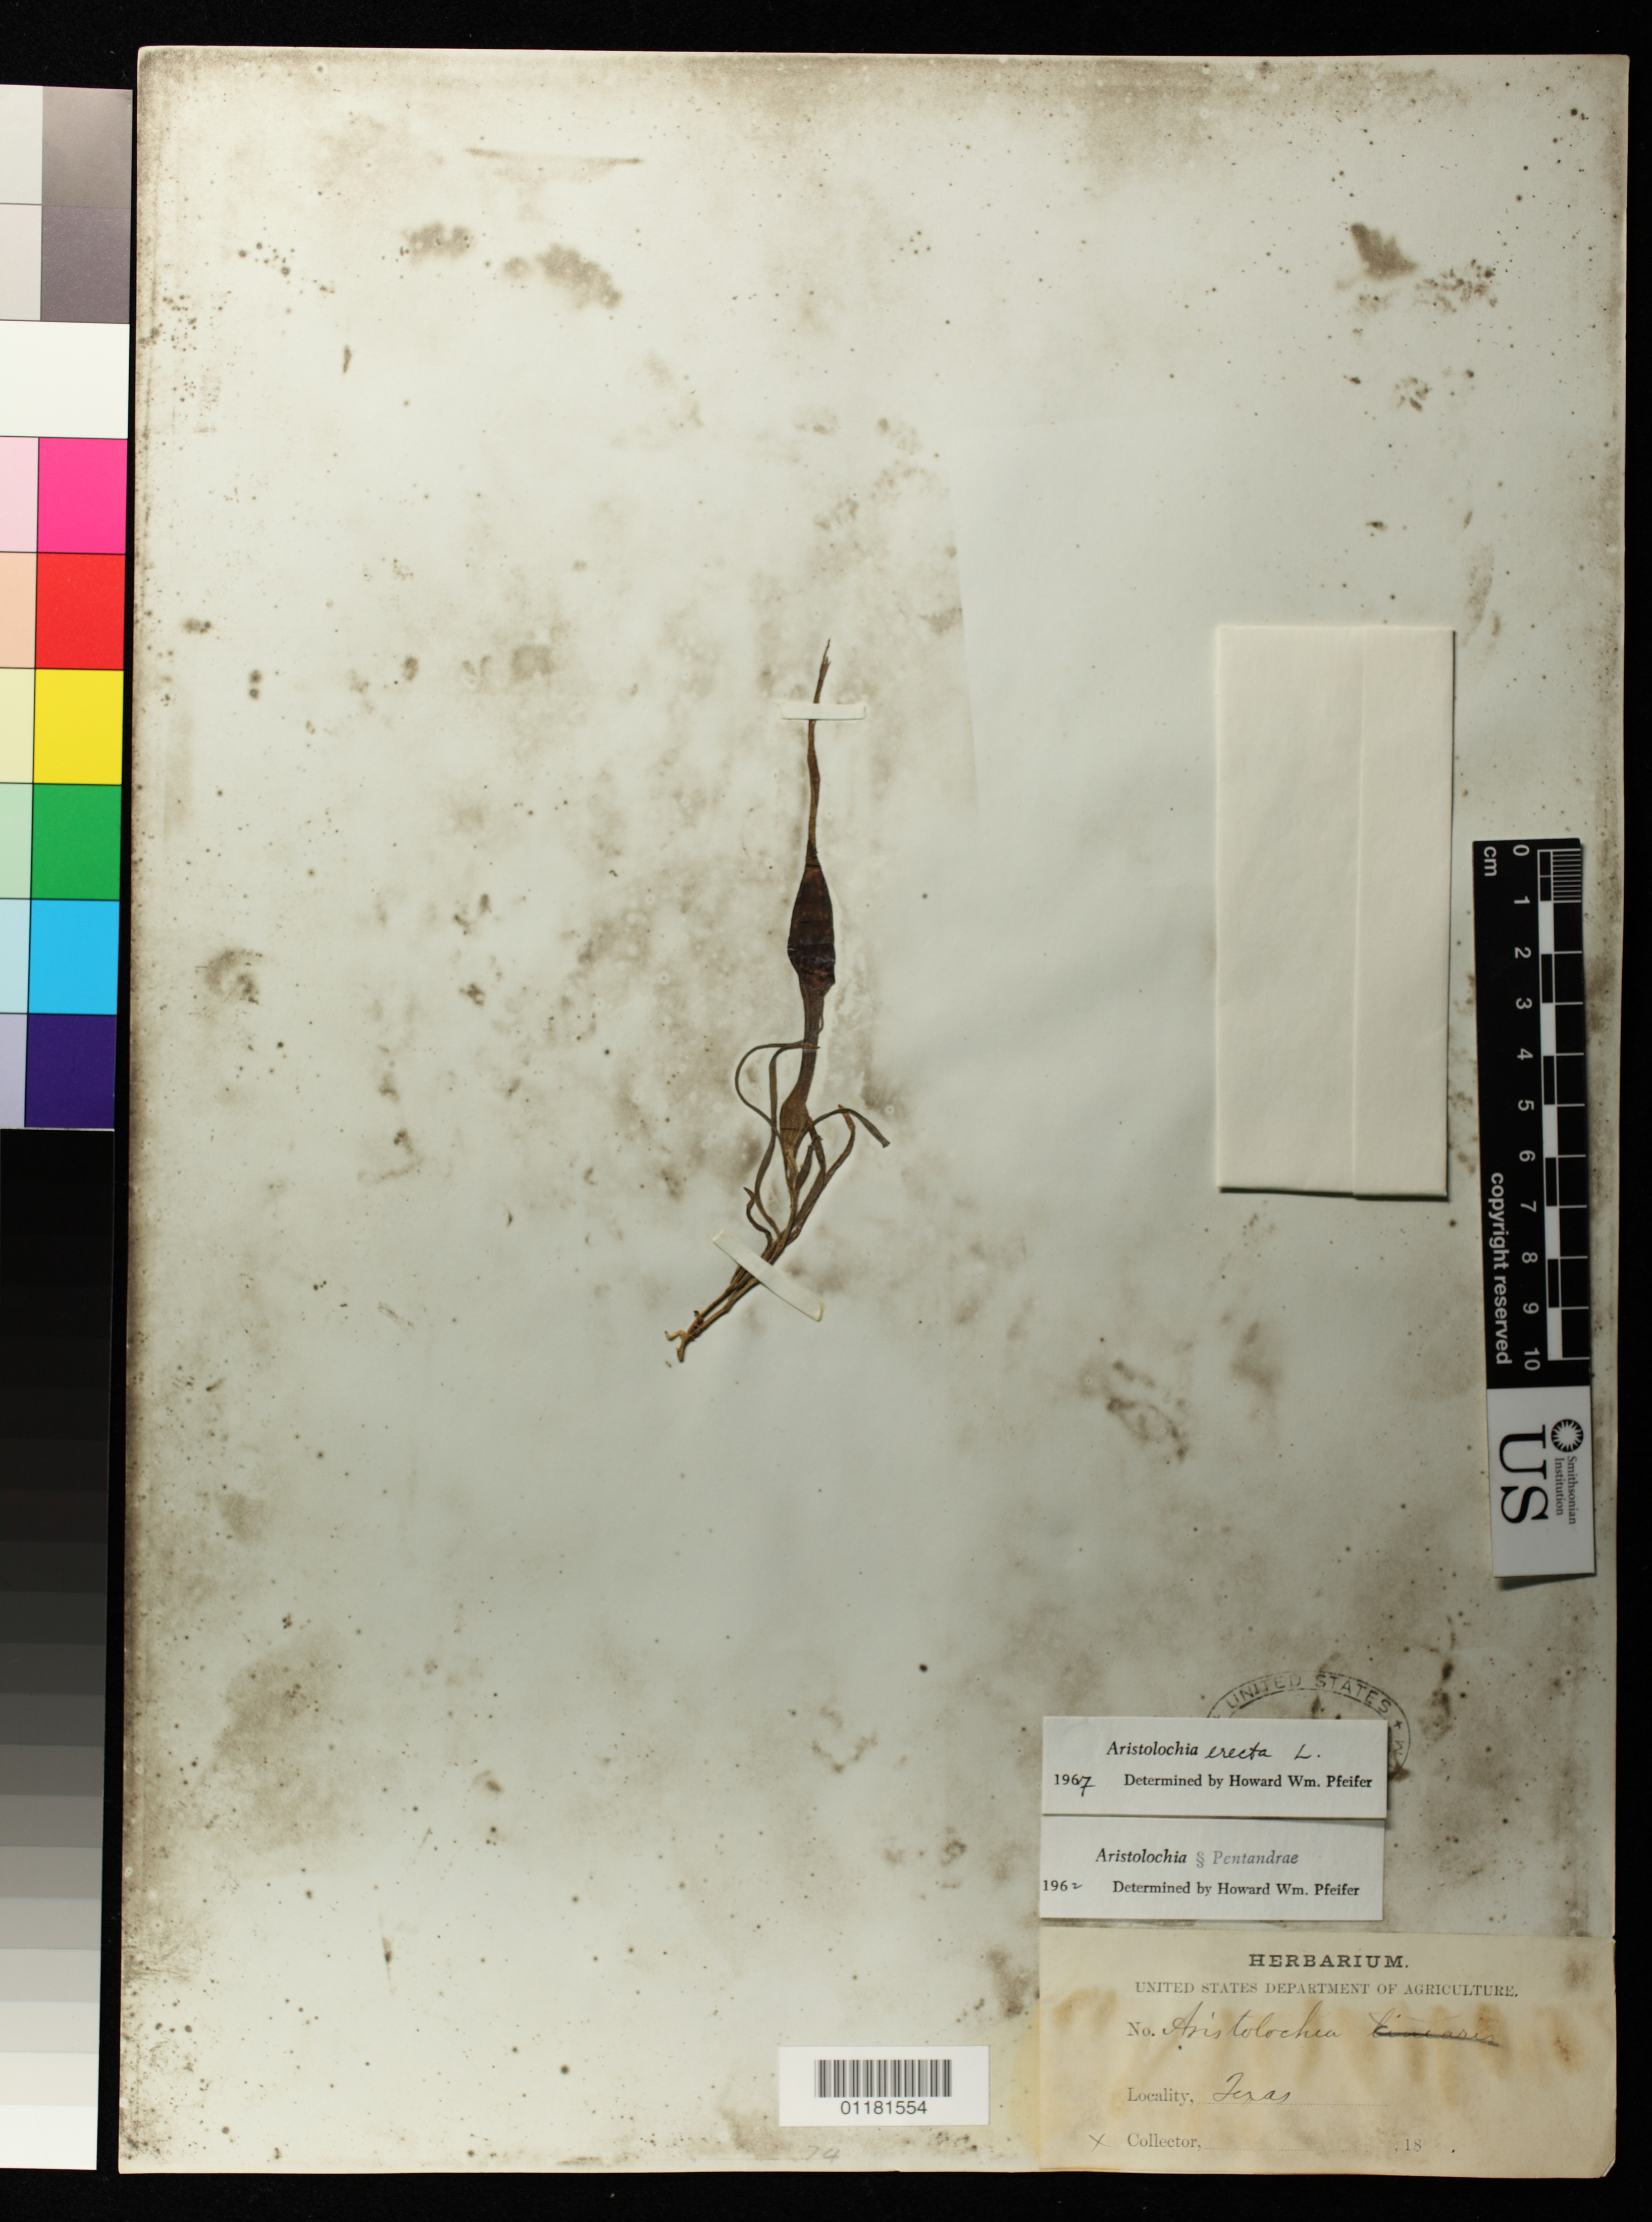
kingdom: Plantae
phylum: Tracheophyta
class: Magnoliopsida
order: Piperales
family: Aristolochiaceae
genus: Aristolochia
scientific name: Aristolochia erecta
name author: L.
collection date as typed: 18--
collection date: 1800/1899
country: United States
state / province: Texas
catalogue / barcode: US 68700